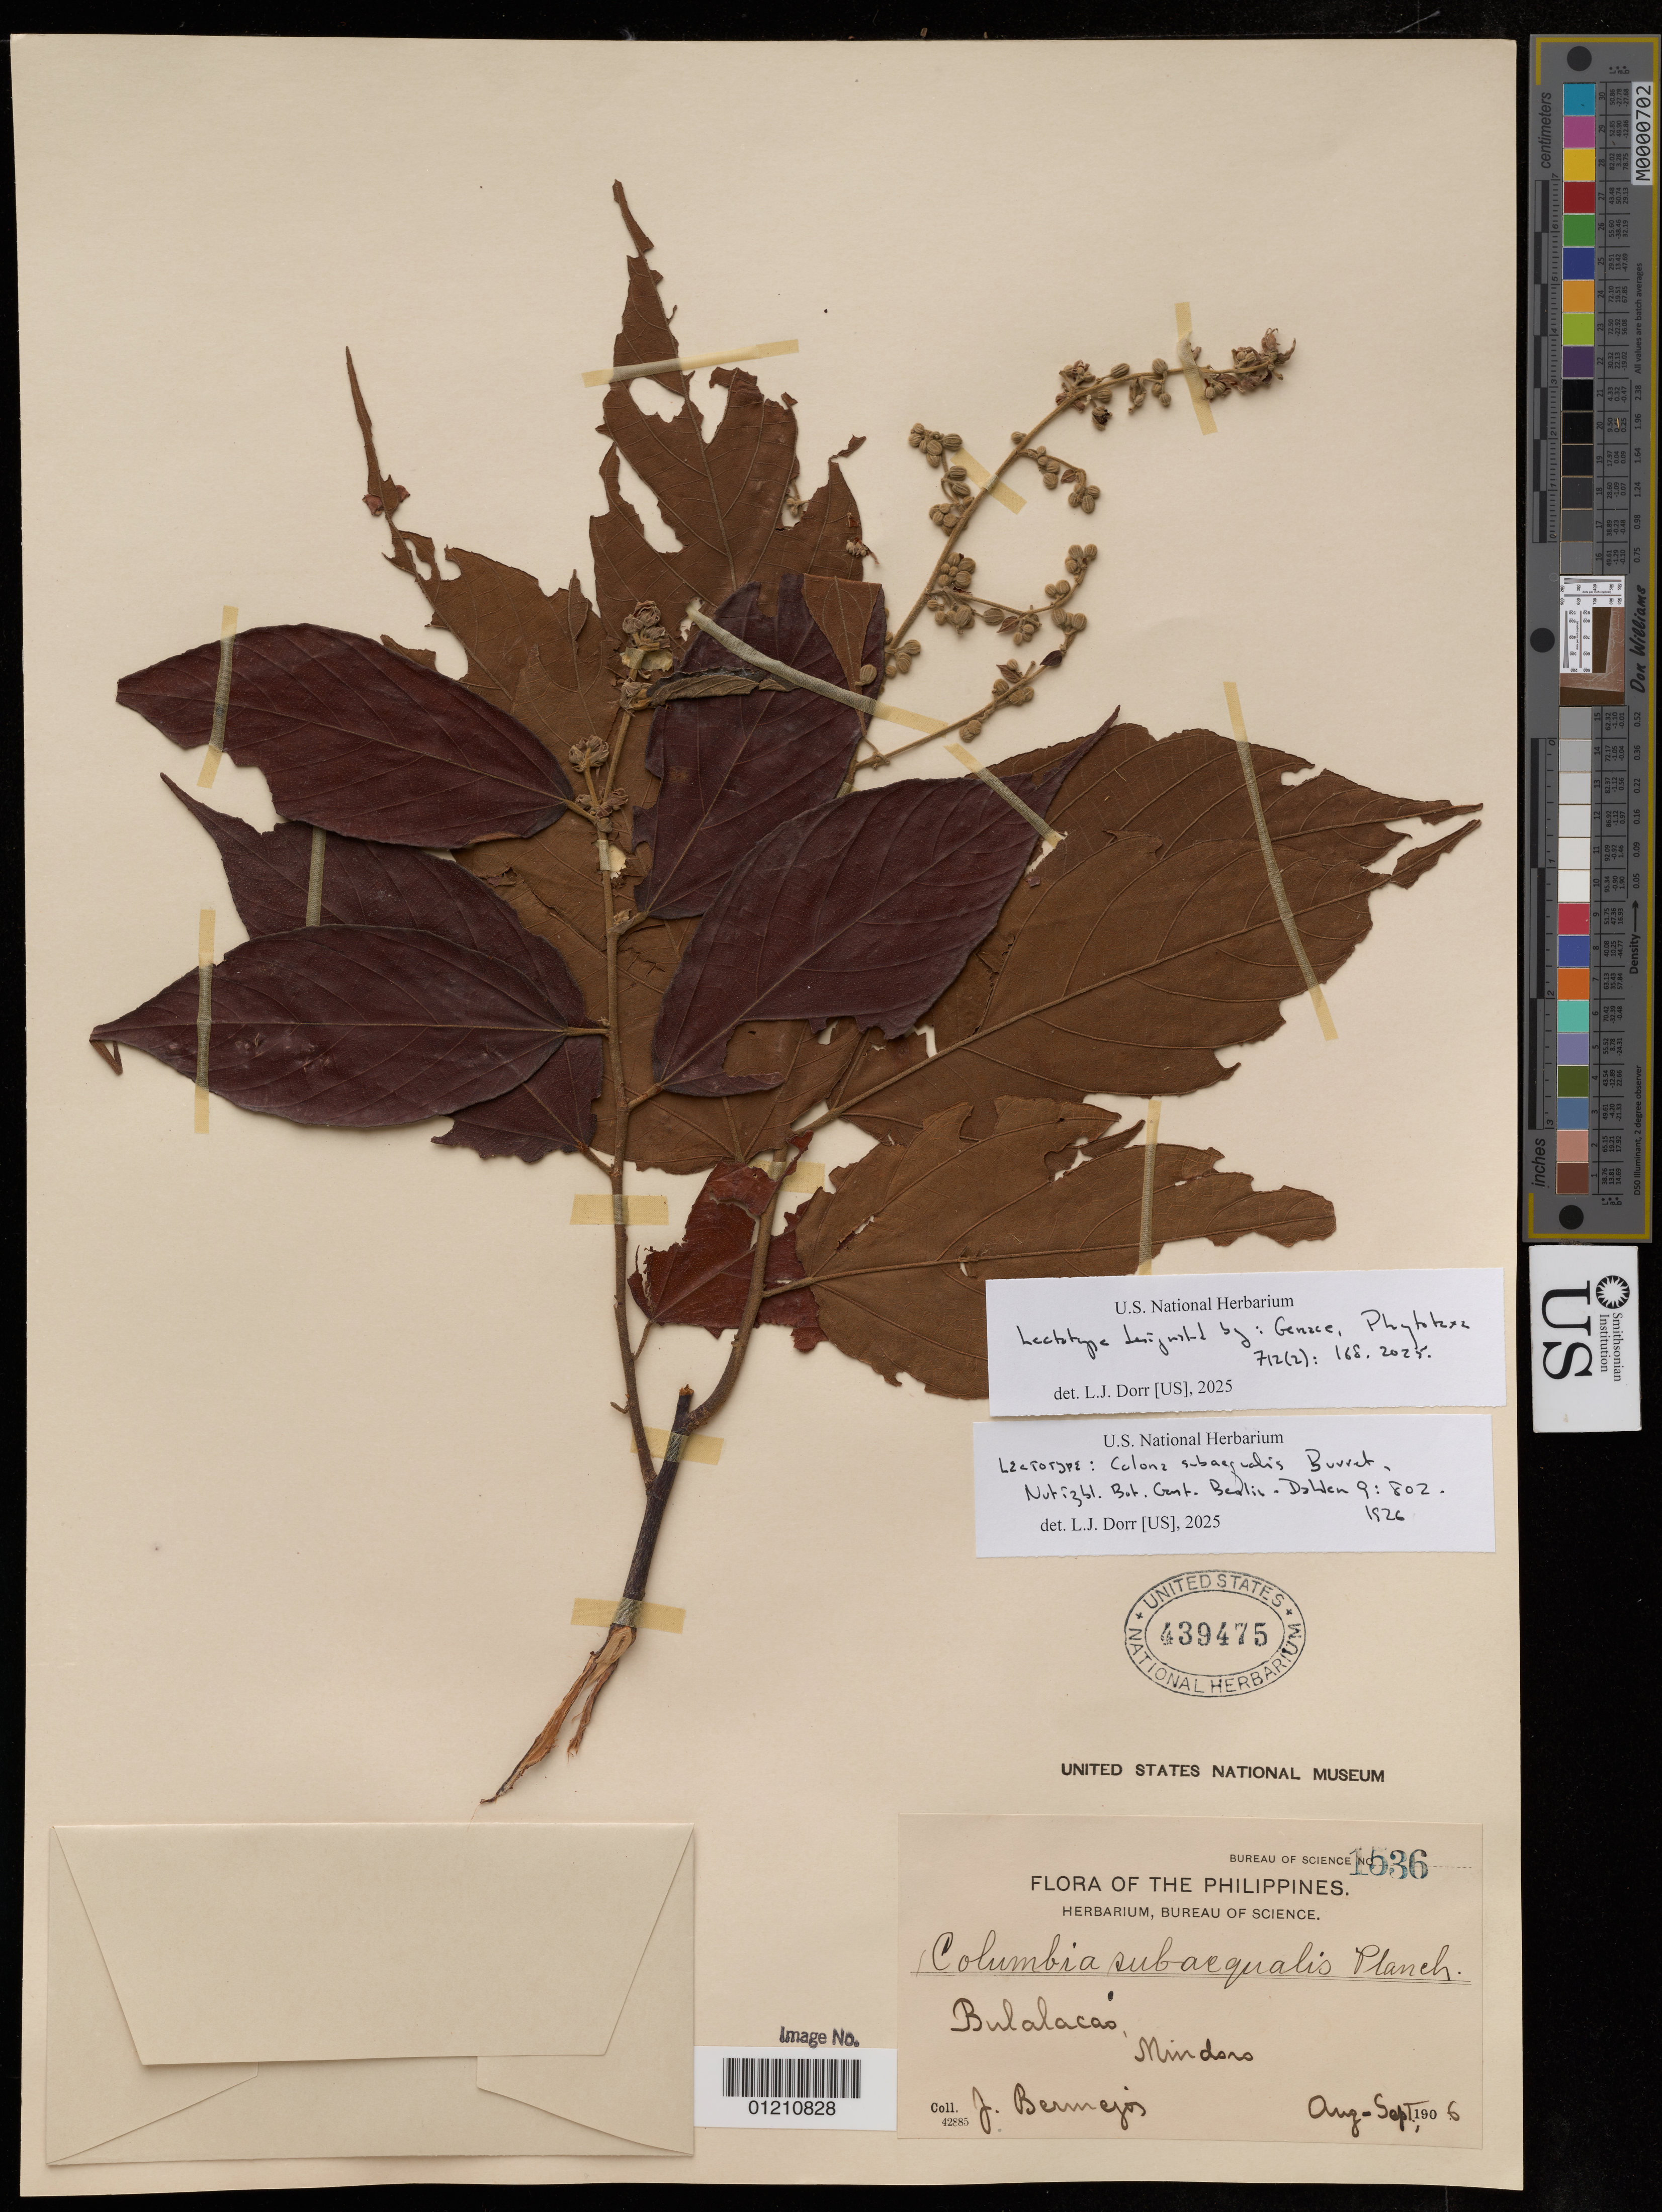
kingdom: Plantae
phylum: Tracheophyta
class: Magnoliopsida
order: Malvales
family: Malvaceae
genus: Colona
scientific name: Colona subaequalis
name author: (Planch. ex Vidal) Burret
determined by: Dorr, Laurence J., Curator (BOT), Smithsonian Institution - National Museum of Natural History (UNITED STATES)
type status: Lectotype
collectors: J. Bermejos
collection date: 1906-08/1906-09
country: Philippines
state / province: Mimaropa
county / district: Oriental Mindoro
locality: Bulalacao.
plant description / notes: Lectotype selected by: Gerace, Phytotaxa 712(2): 168. 2025 (Dorr, L.J., US 2025) DOI: 10.11646/phytotaxa.712.2.6; Transcribed by digital volunteers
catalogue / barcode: US 439475